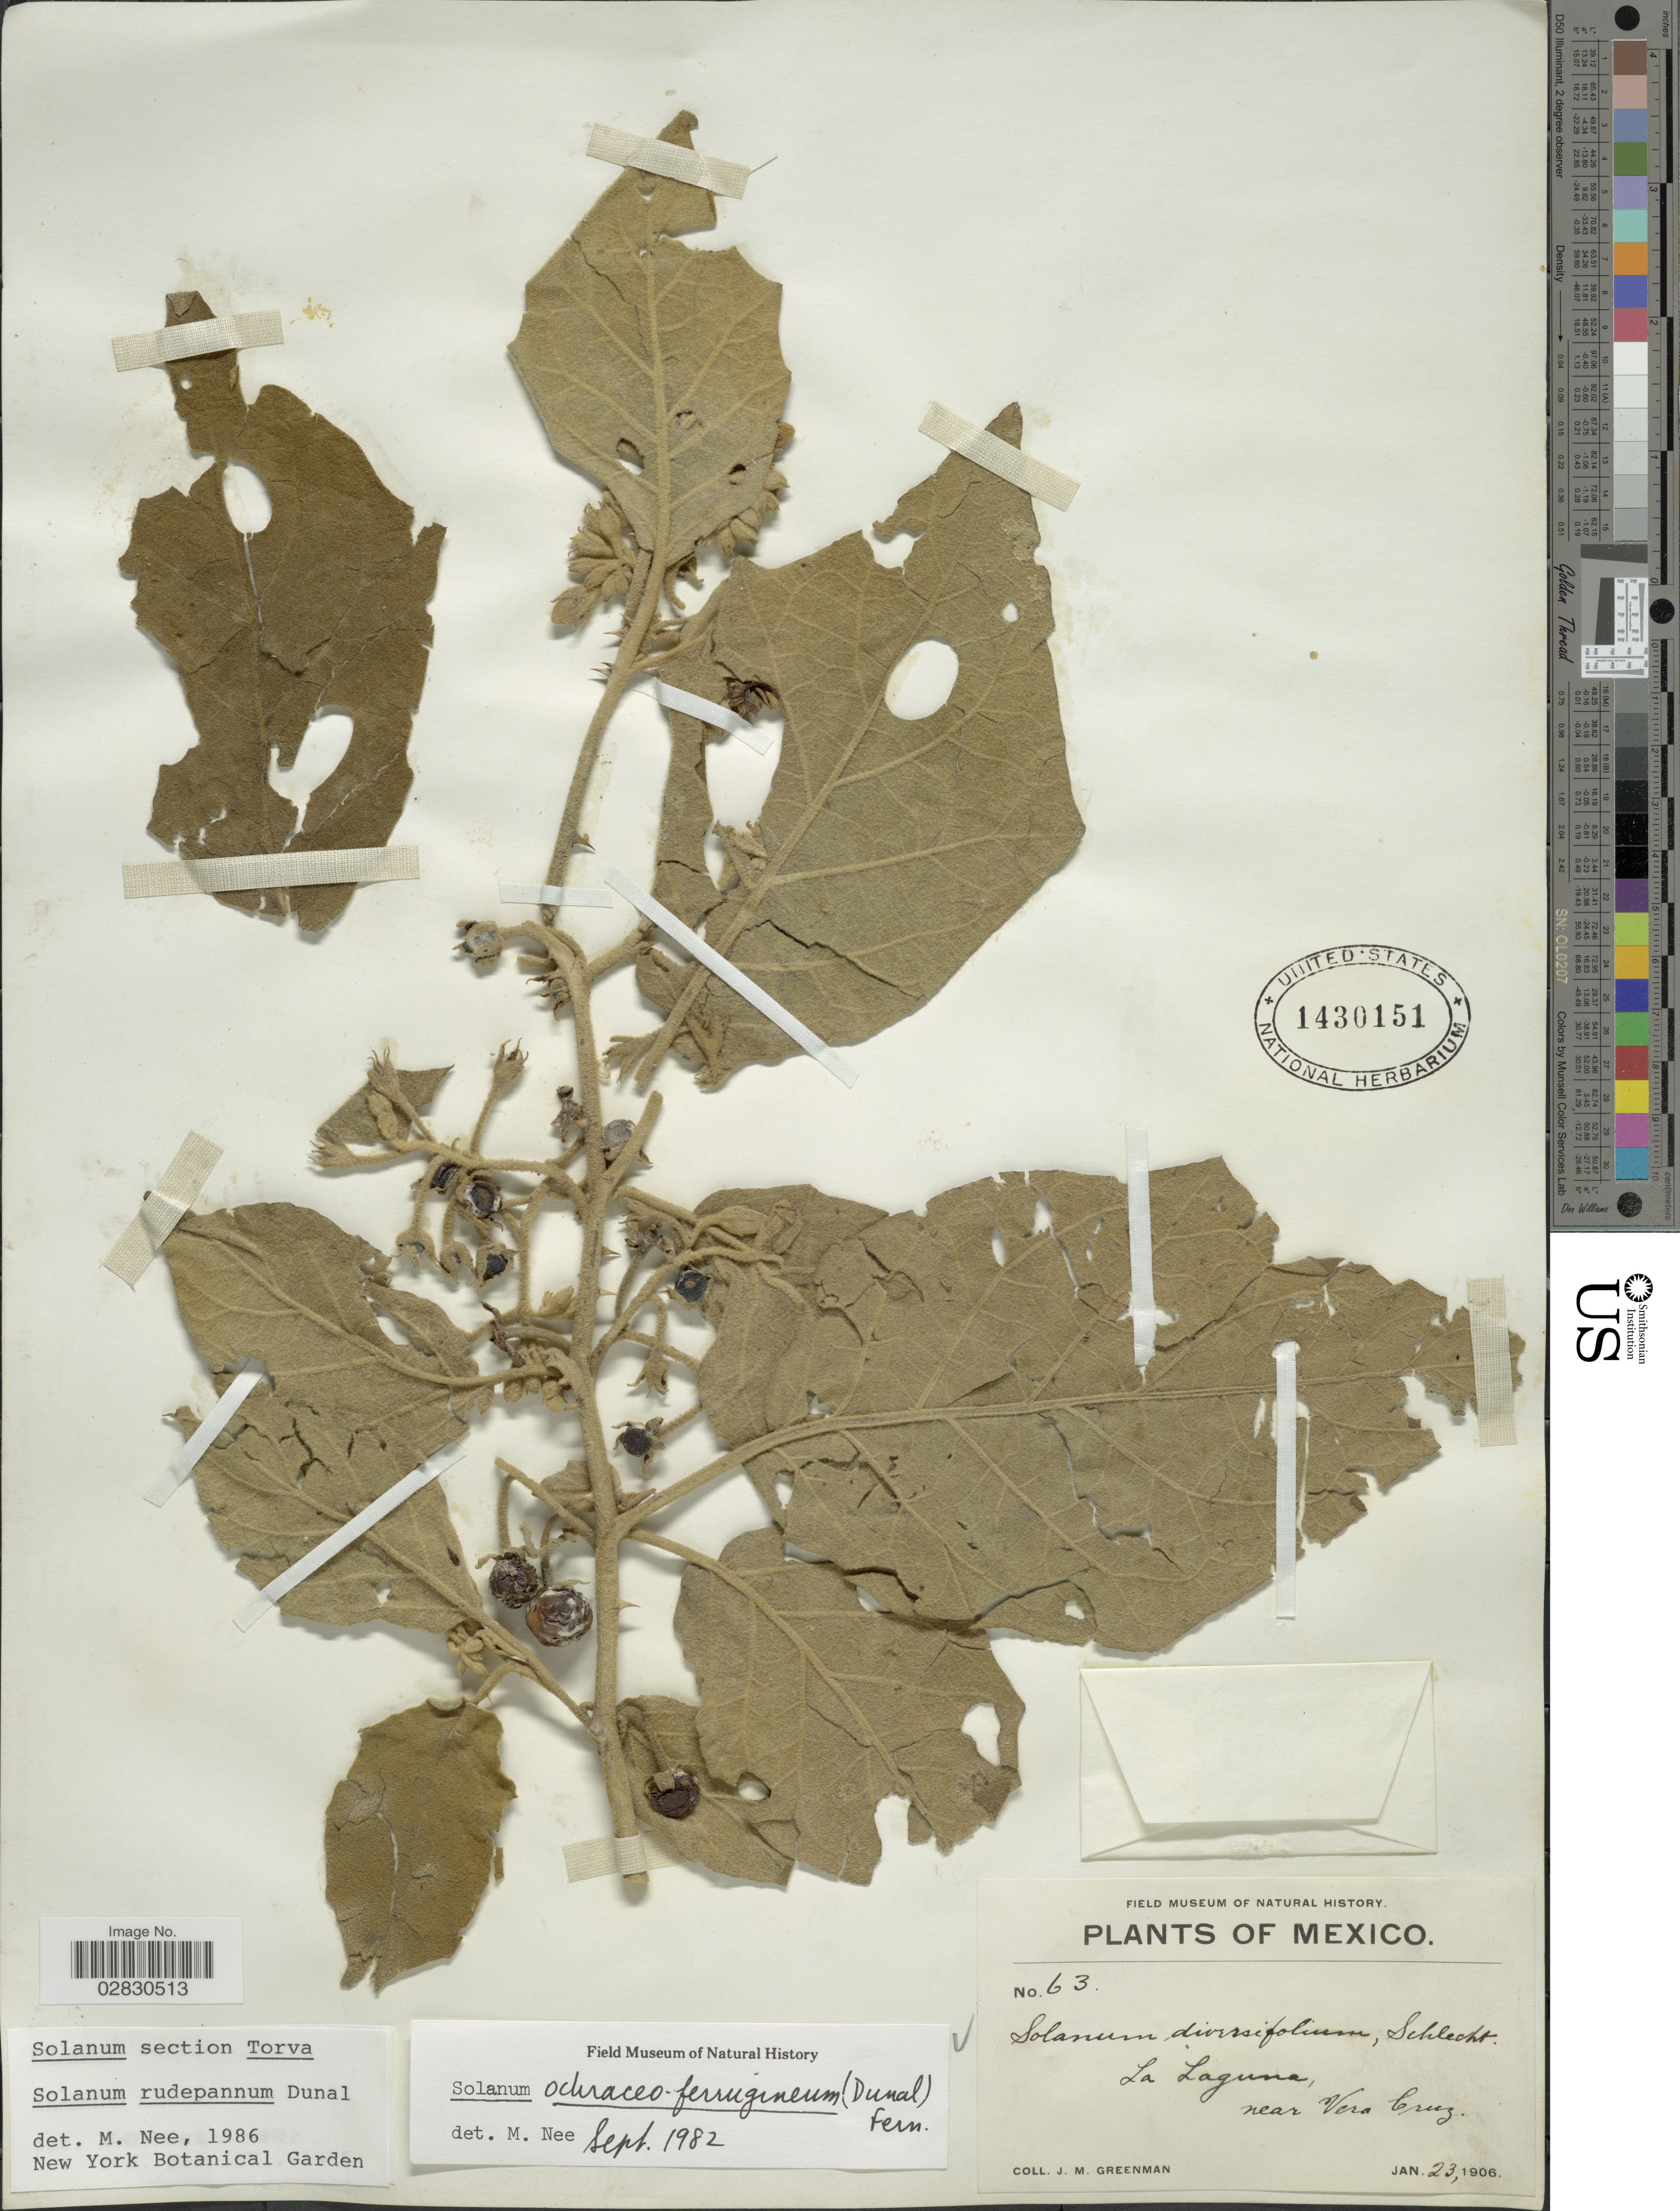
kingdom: Plantae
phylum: Tracheophyta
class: Magnoliopsida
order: Solanales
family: Solanaceae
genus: Solanum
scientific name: Solanum rudepannum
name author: Dunal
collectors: J. M. Greenman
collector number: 63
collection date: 1906-01-23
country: Mexico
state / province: Veracruz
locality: La Laguna, near Vera Cruz.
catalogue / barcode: US 1430151